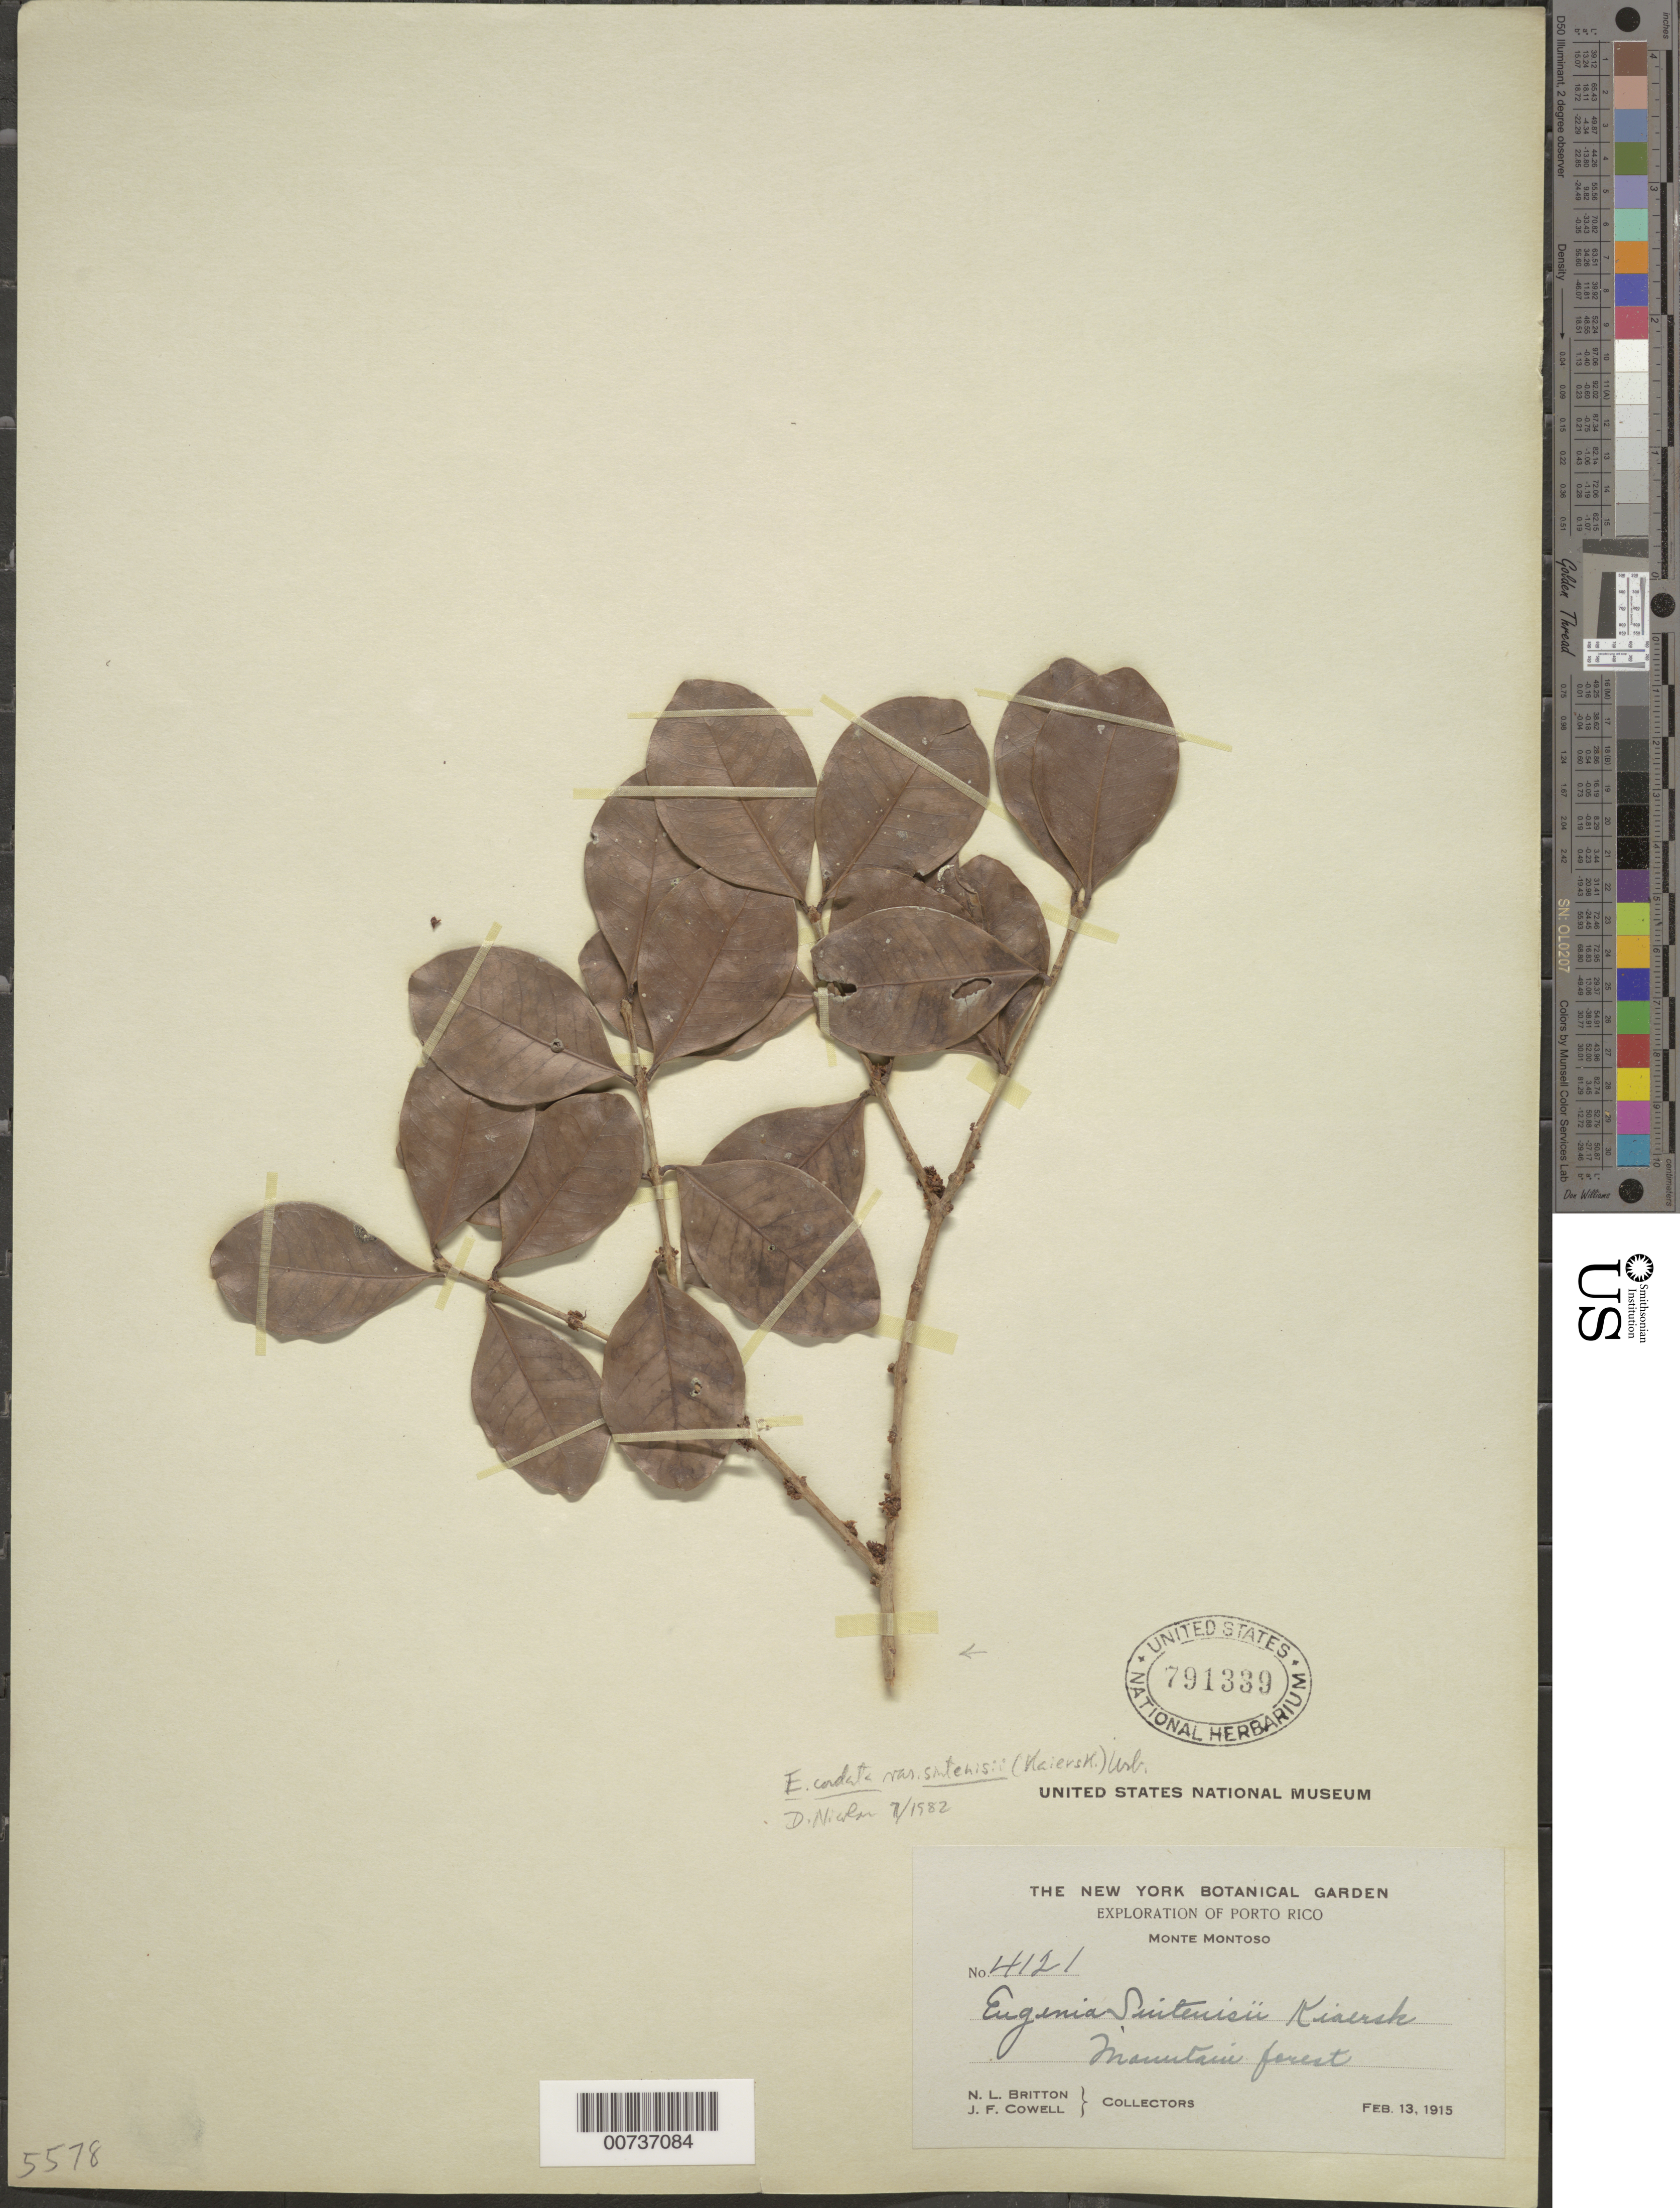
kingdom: Plantae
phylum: Tracheophyta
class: Magnoliopsida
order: Myrtales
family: Myrtaceae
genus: Eugenia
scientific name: Eugenia sintenisii (Kiaersk.) Krug & Urb., nom. illeg.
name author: (Kiaersk.) Krug & Urb.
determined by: Flickinger, Jonathan A.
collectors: N. Britton & J. F. Cowell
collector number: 4121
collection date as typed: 13 Feb 1915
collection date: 1915-02-13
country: Puerto Rico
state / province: Maricao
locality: Monte Montoso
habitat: Mountain forest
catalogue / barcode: US 791339